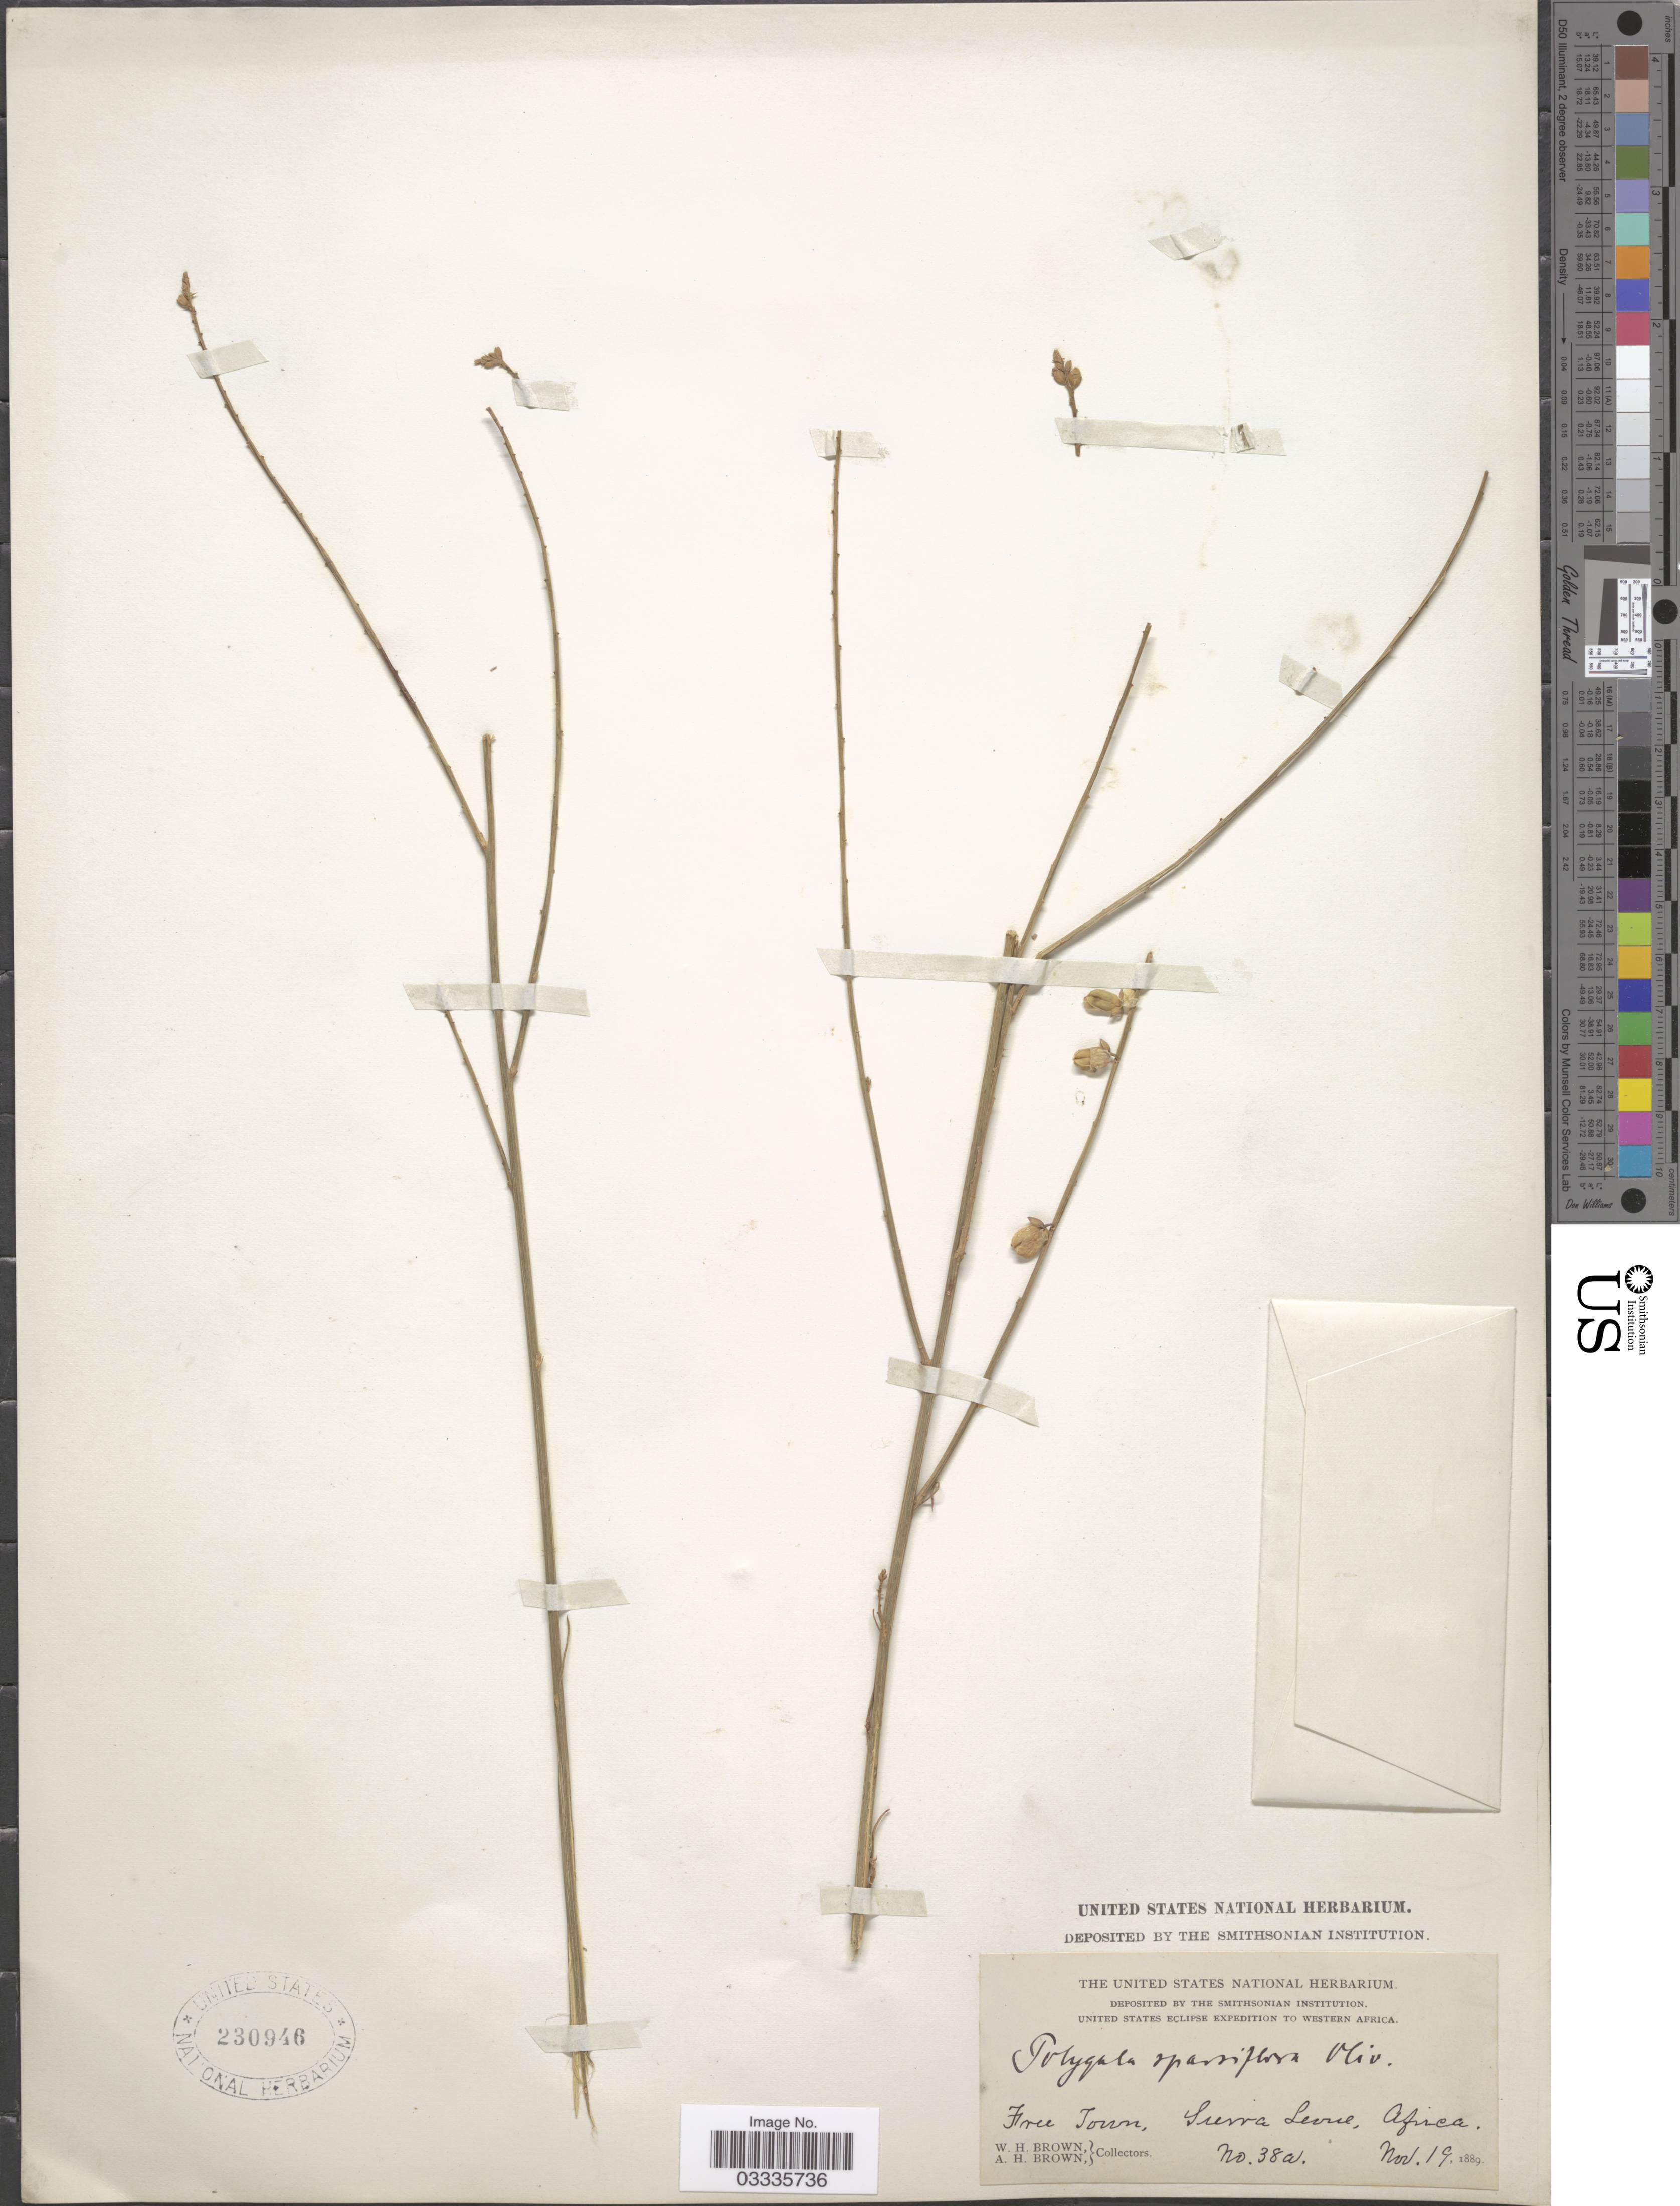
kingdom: Plantae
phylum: Tracheophyta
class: Magnoliopsida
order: Fabales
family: Polygalaceae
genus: Polygala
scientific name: Polygala sparsiflora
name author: Oliv.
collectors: W. H. Brown & A. H. Brown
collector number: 38a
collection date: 1889-11-19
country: Sierra Leone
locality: Western Africa. Free Town.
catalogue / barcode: US 230946